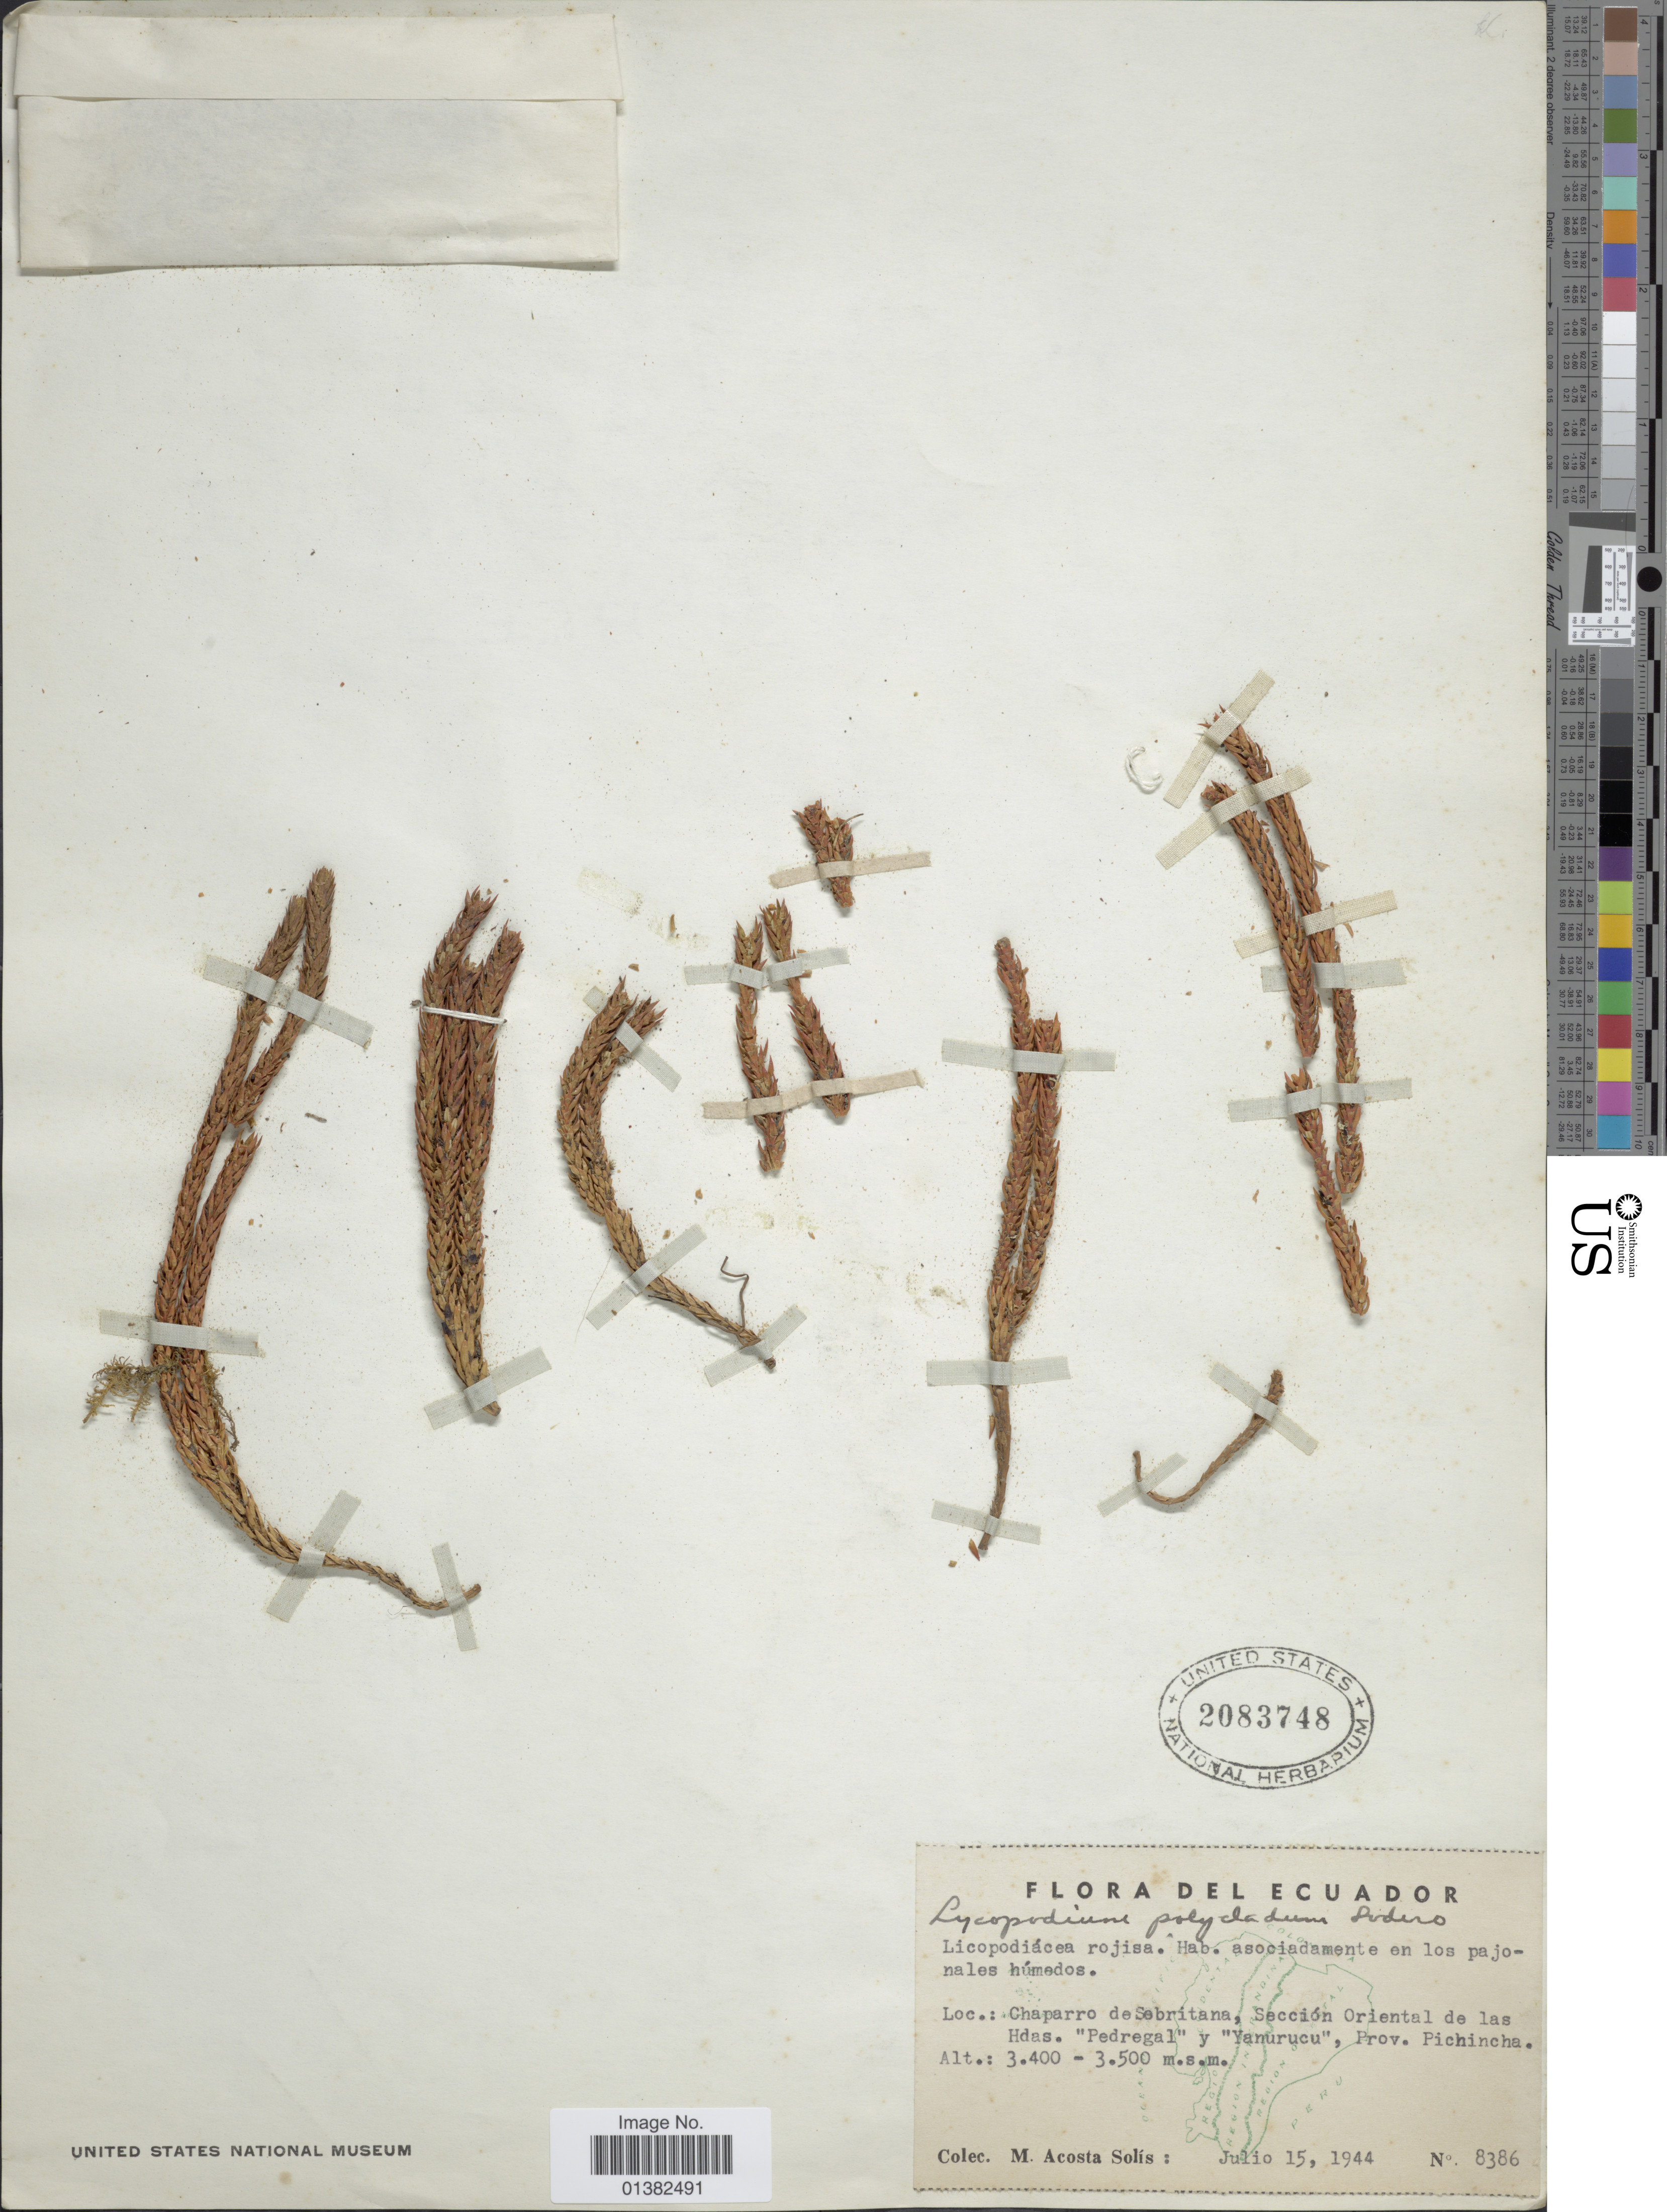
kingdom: Plantae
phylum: Tracheophyta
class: Lycopodiopsida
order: Lycopodiales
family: Lycopodiaceae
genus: Phlegmariurus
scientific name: Phlegmariurus polycladus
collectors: M. Acosta Solis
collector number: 8386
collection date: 1944-07-15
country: Ecuador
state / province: Pichincha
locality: Chaparrp de Sebritana, Sección Oriental de las Hdas. "Pedregal" y "Yanurucu"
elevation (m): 3400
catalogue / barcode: US 2083748